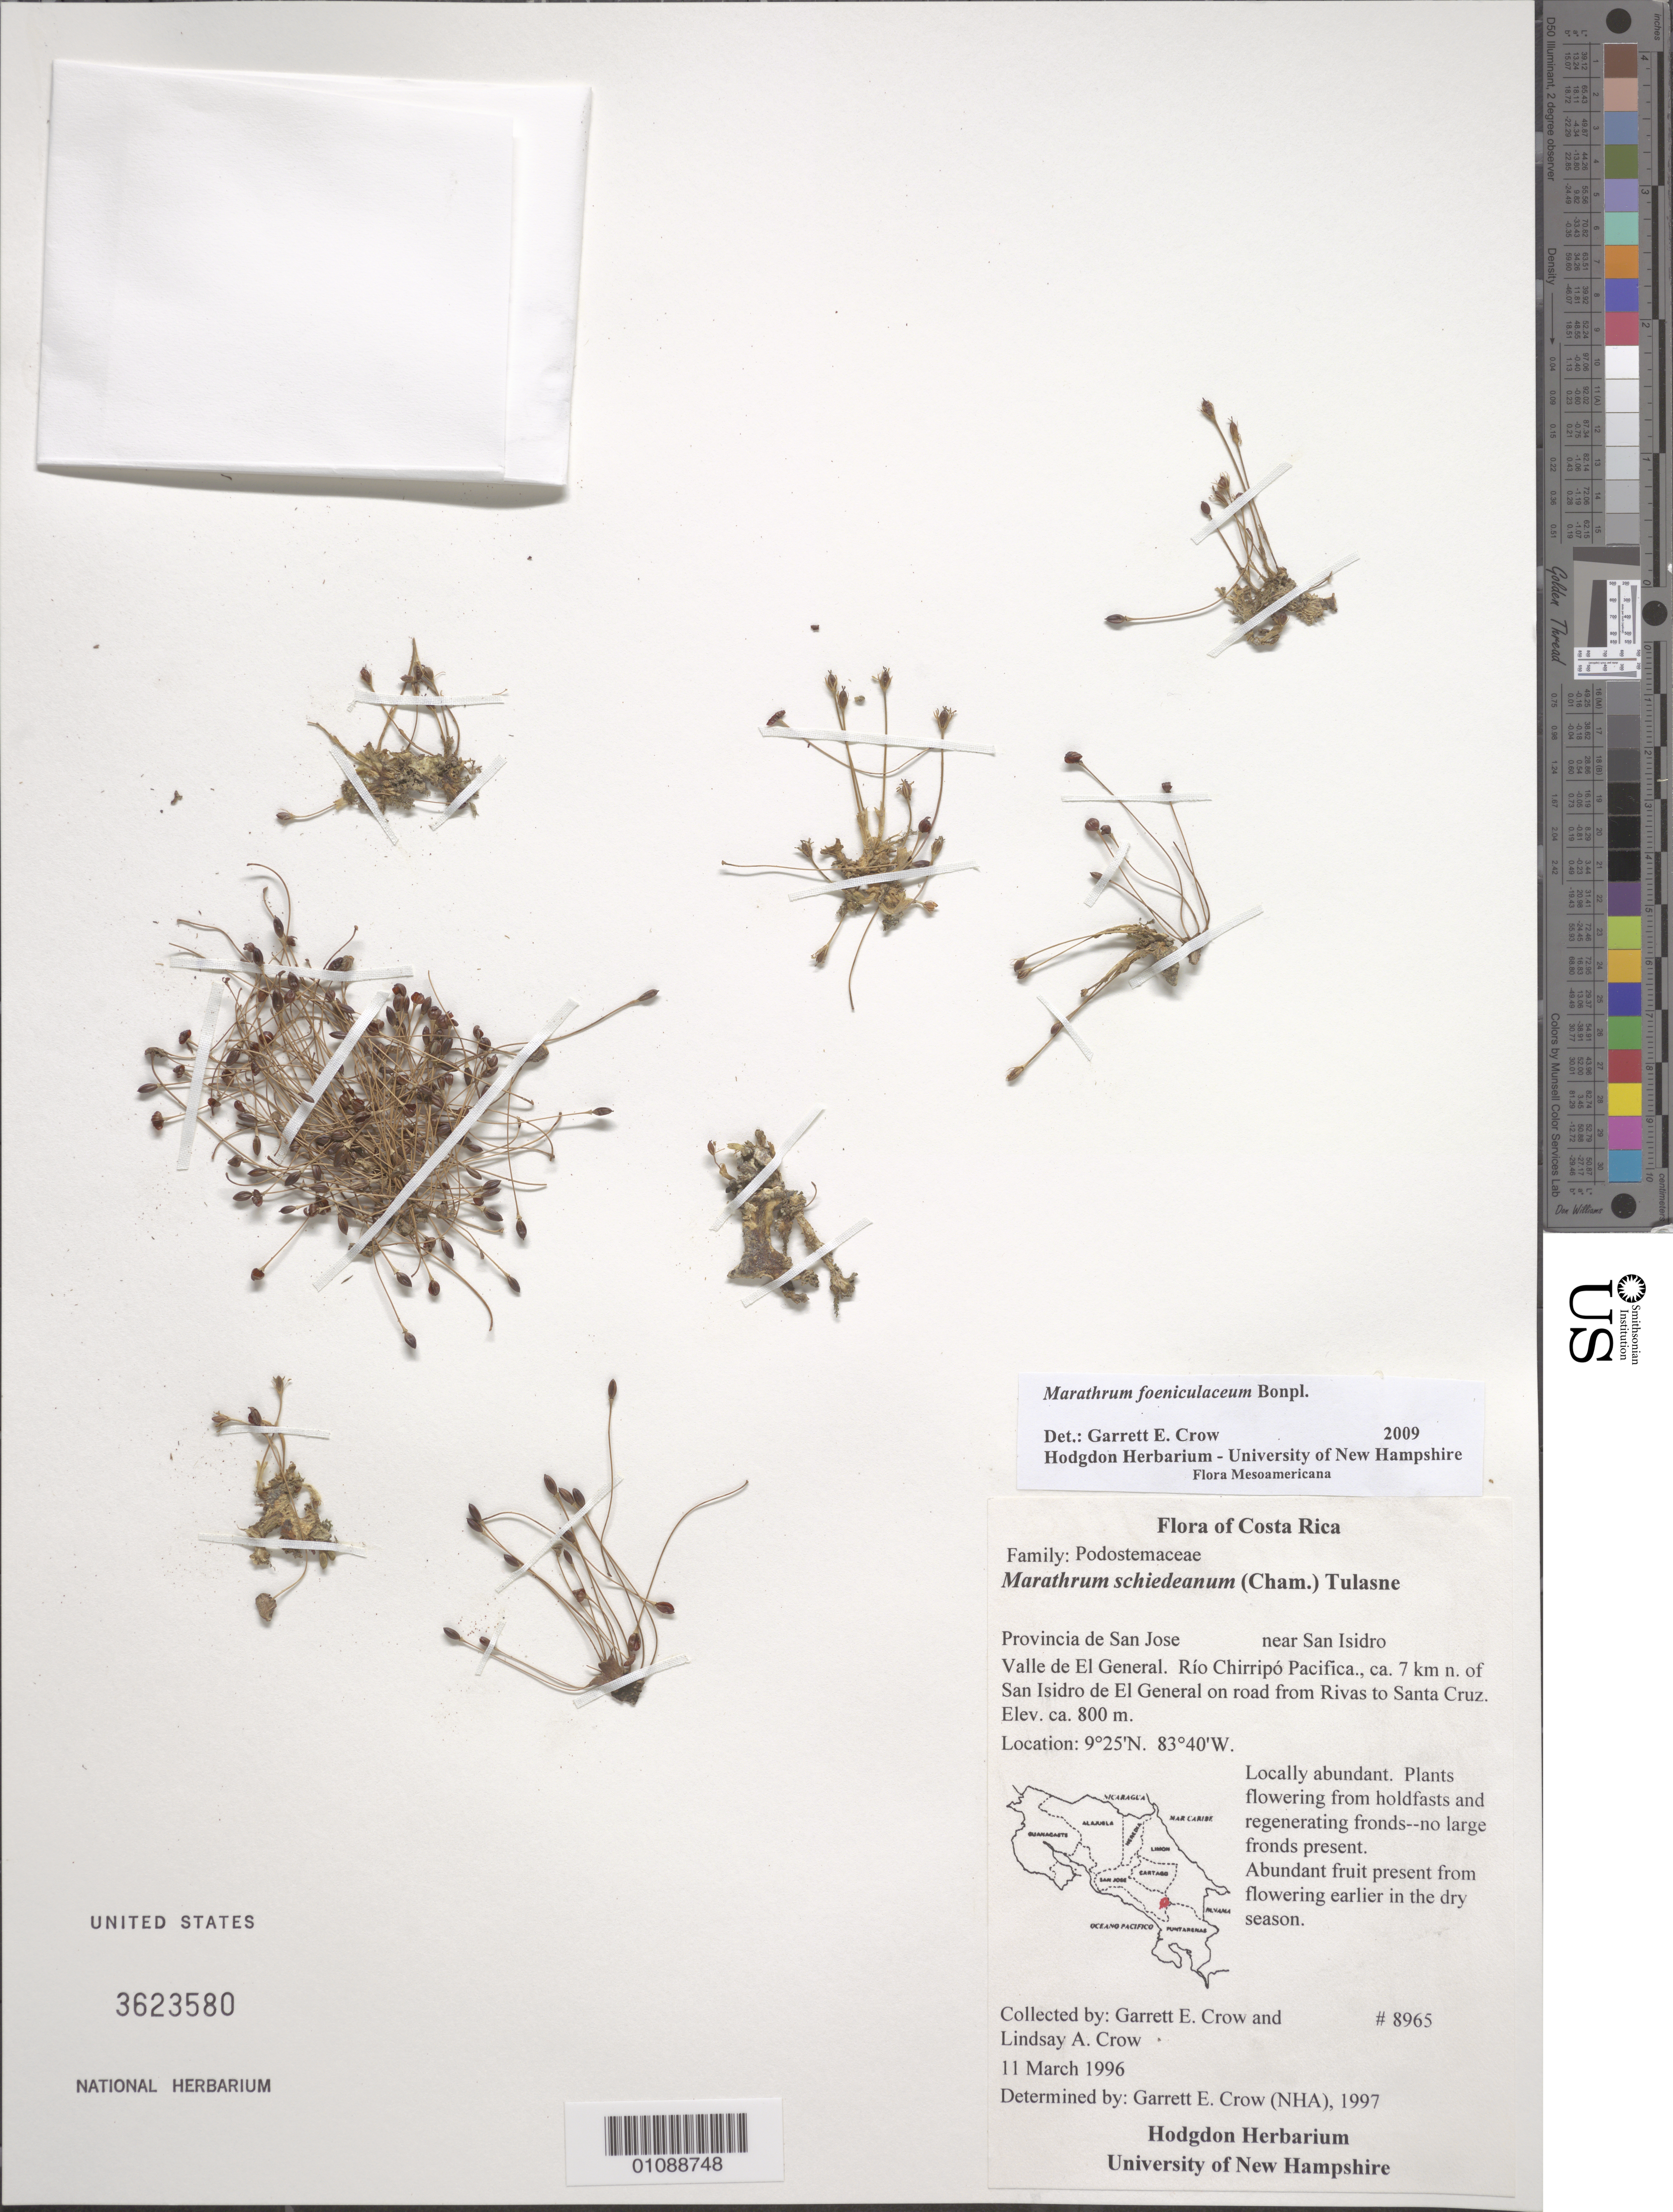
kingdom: Plantae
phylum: Tracheophyta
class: Magnoliopsida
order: Malpighiales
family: Podostemaceae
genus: Marathrum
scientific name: Marathrum foeniculaceum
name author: Bonpl.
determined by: Crow, G. E.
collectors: G. E. Crow & L. Crow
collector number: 8965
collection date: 1996-03-11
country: Costa Rica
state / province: San José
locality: Ca 7 km N of San Isidoro de El General on road from Rivas to Santa Cruz, Rio Chirripo Pacifica, near San Isidoro, Valle de El General.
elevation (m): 800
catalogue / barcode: US 3623580